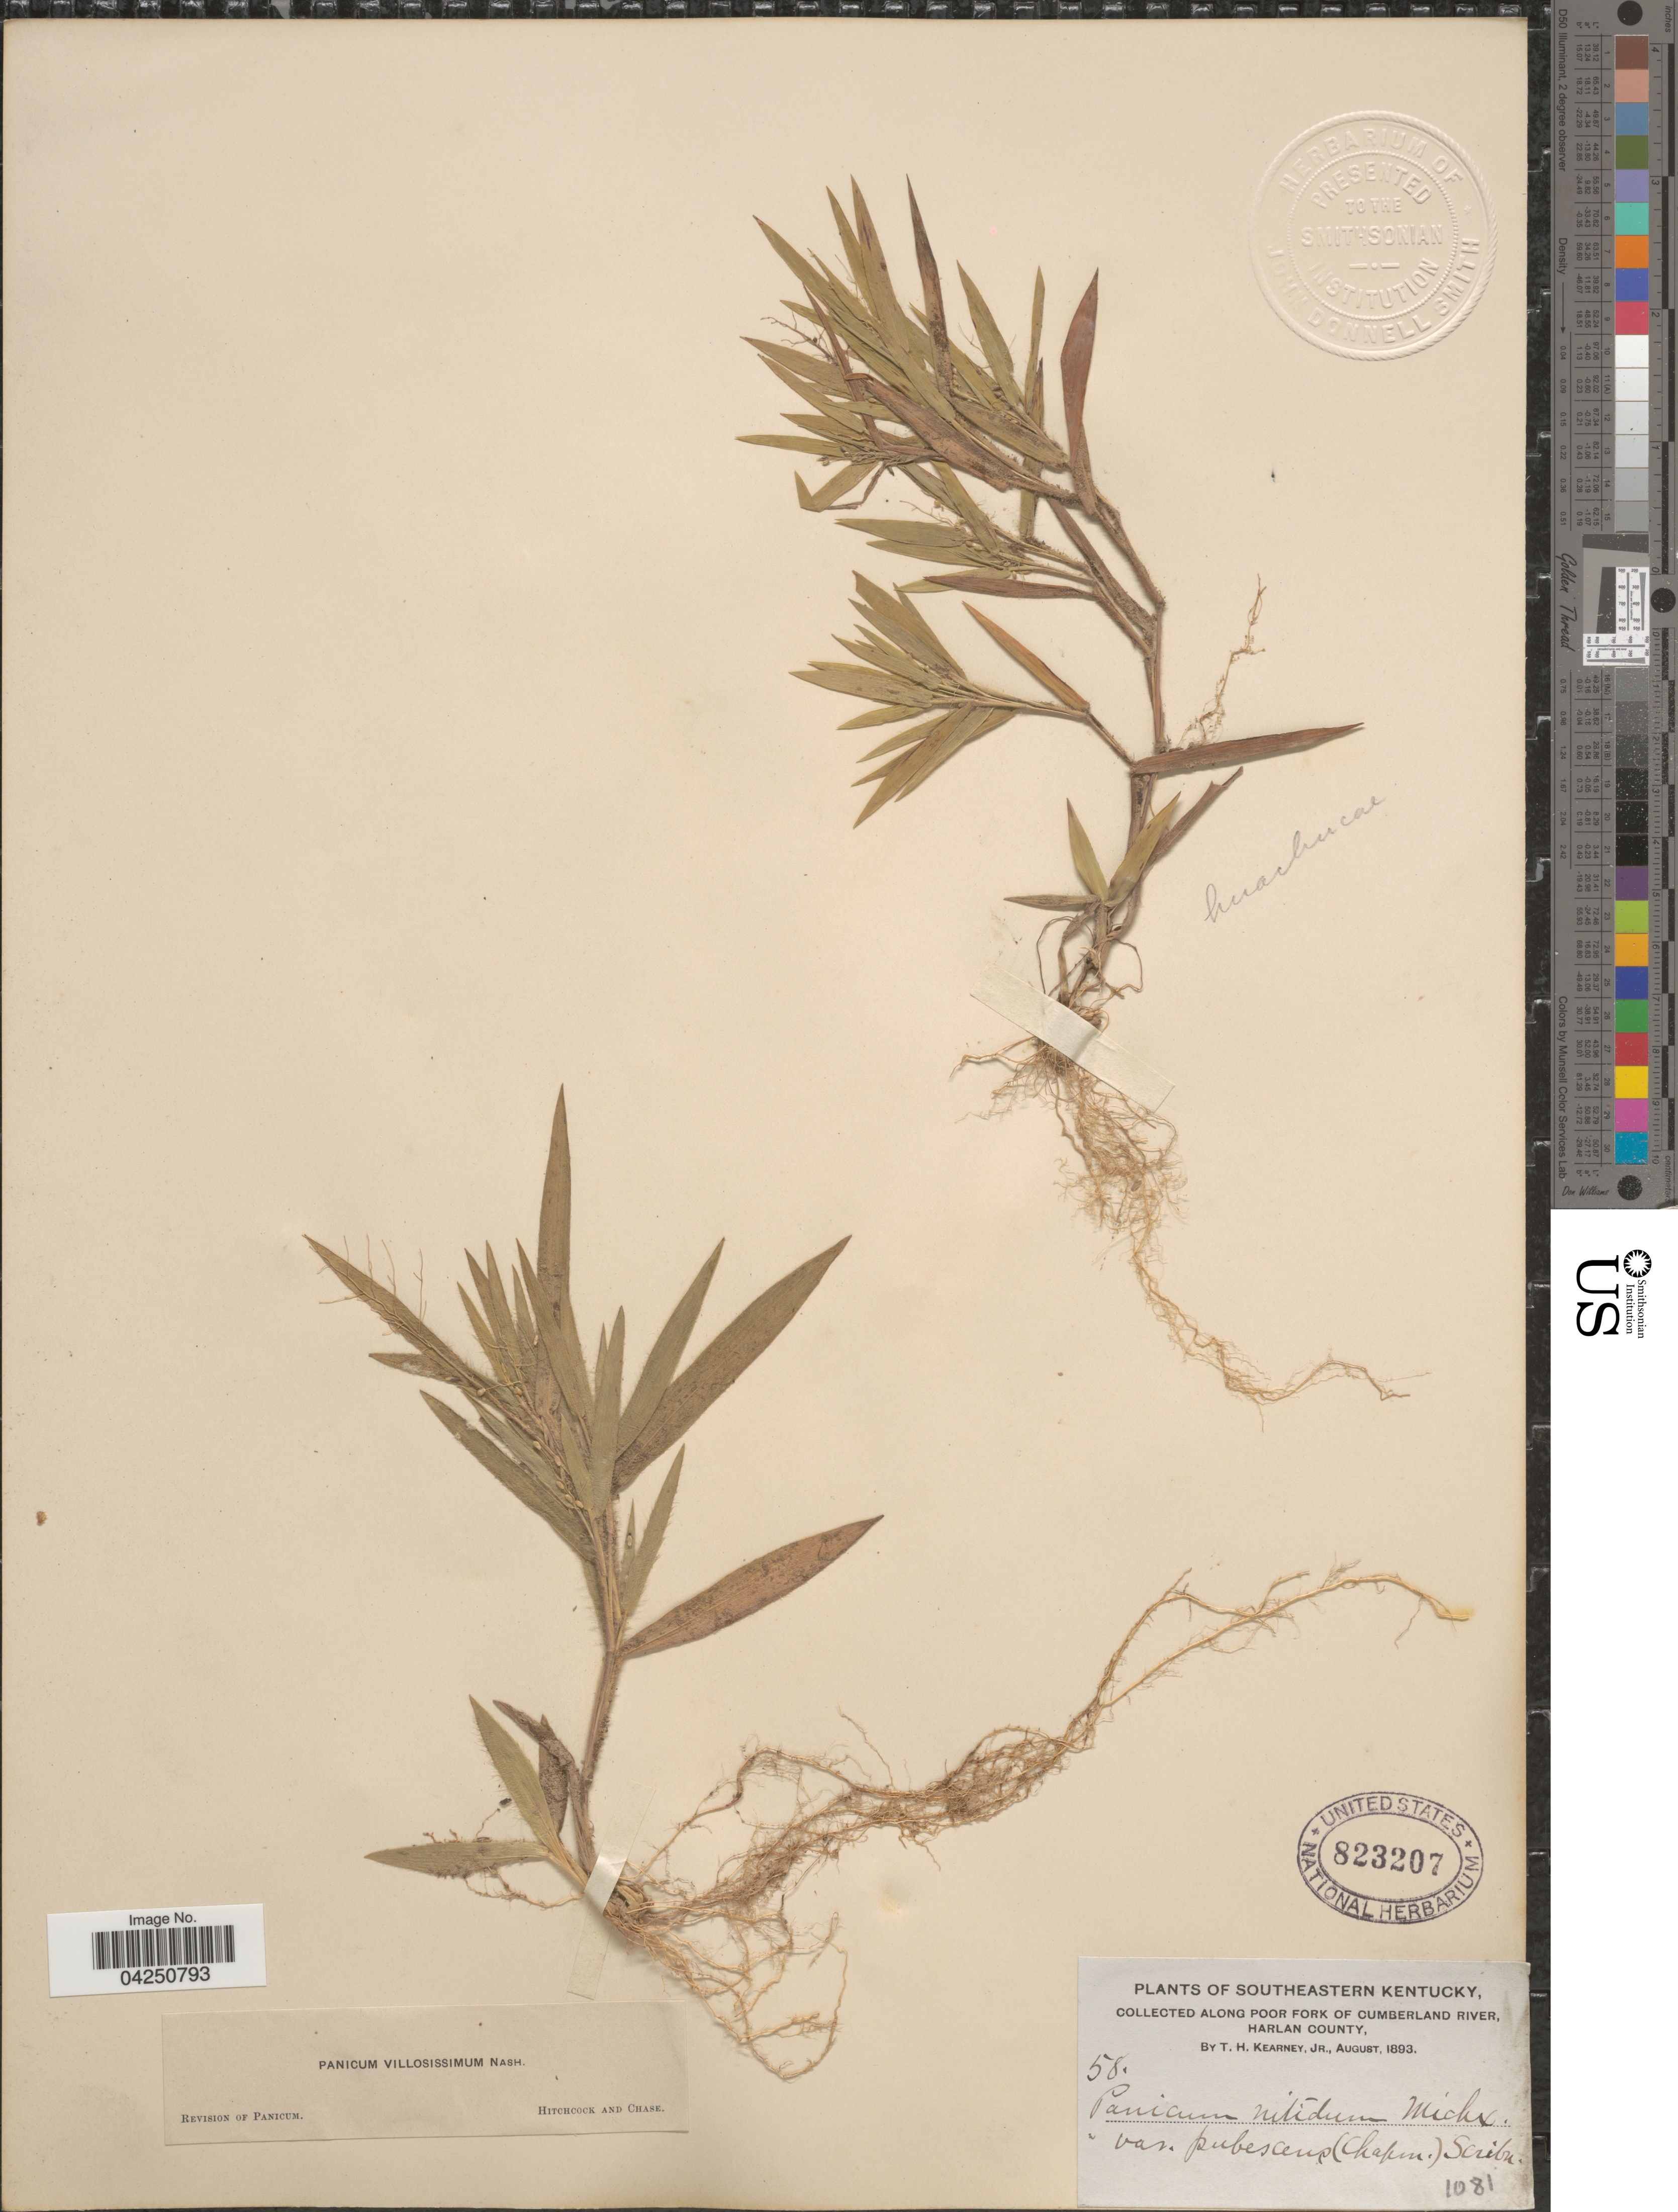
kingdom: Plantae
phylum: Tracheophyta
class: Liliopsida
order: Poales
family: Poaceae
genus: Dichanthelium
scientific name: Dichanthelium acuminatum var. acuminatum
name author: (Sw.) Gould & C.A. Clark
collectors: T. H. Kearney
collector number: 58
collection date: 1893-08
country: United States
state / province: Kentucky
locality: Southeastern Kentucky. Along Poor Fork Of Cumberland River, Harlan County.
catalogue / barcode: US 823207